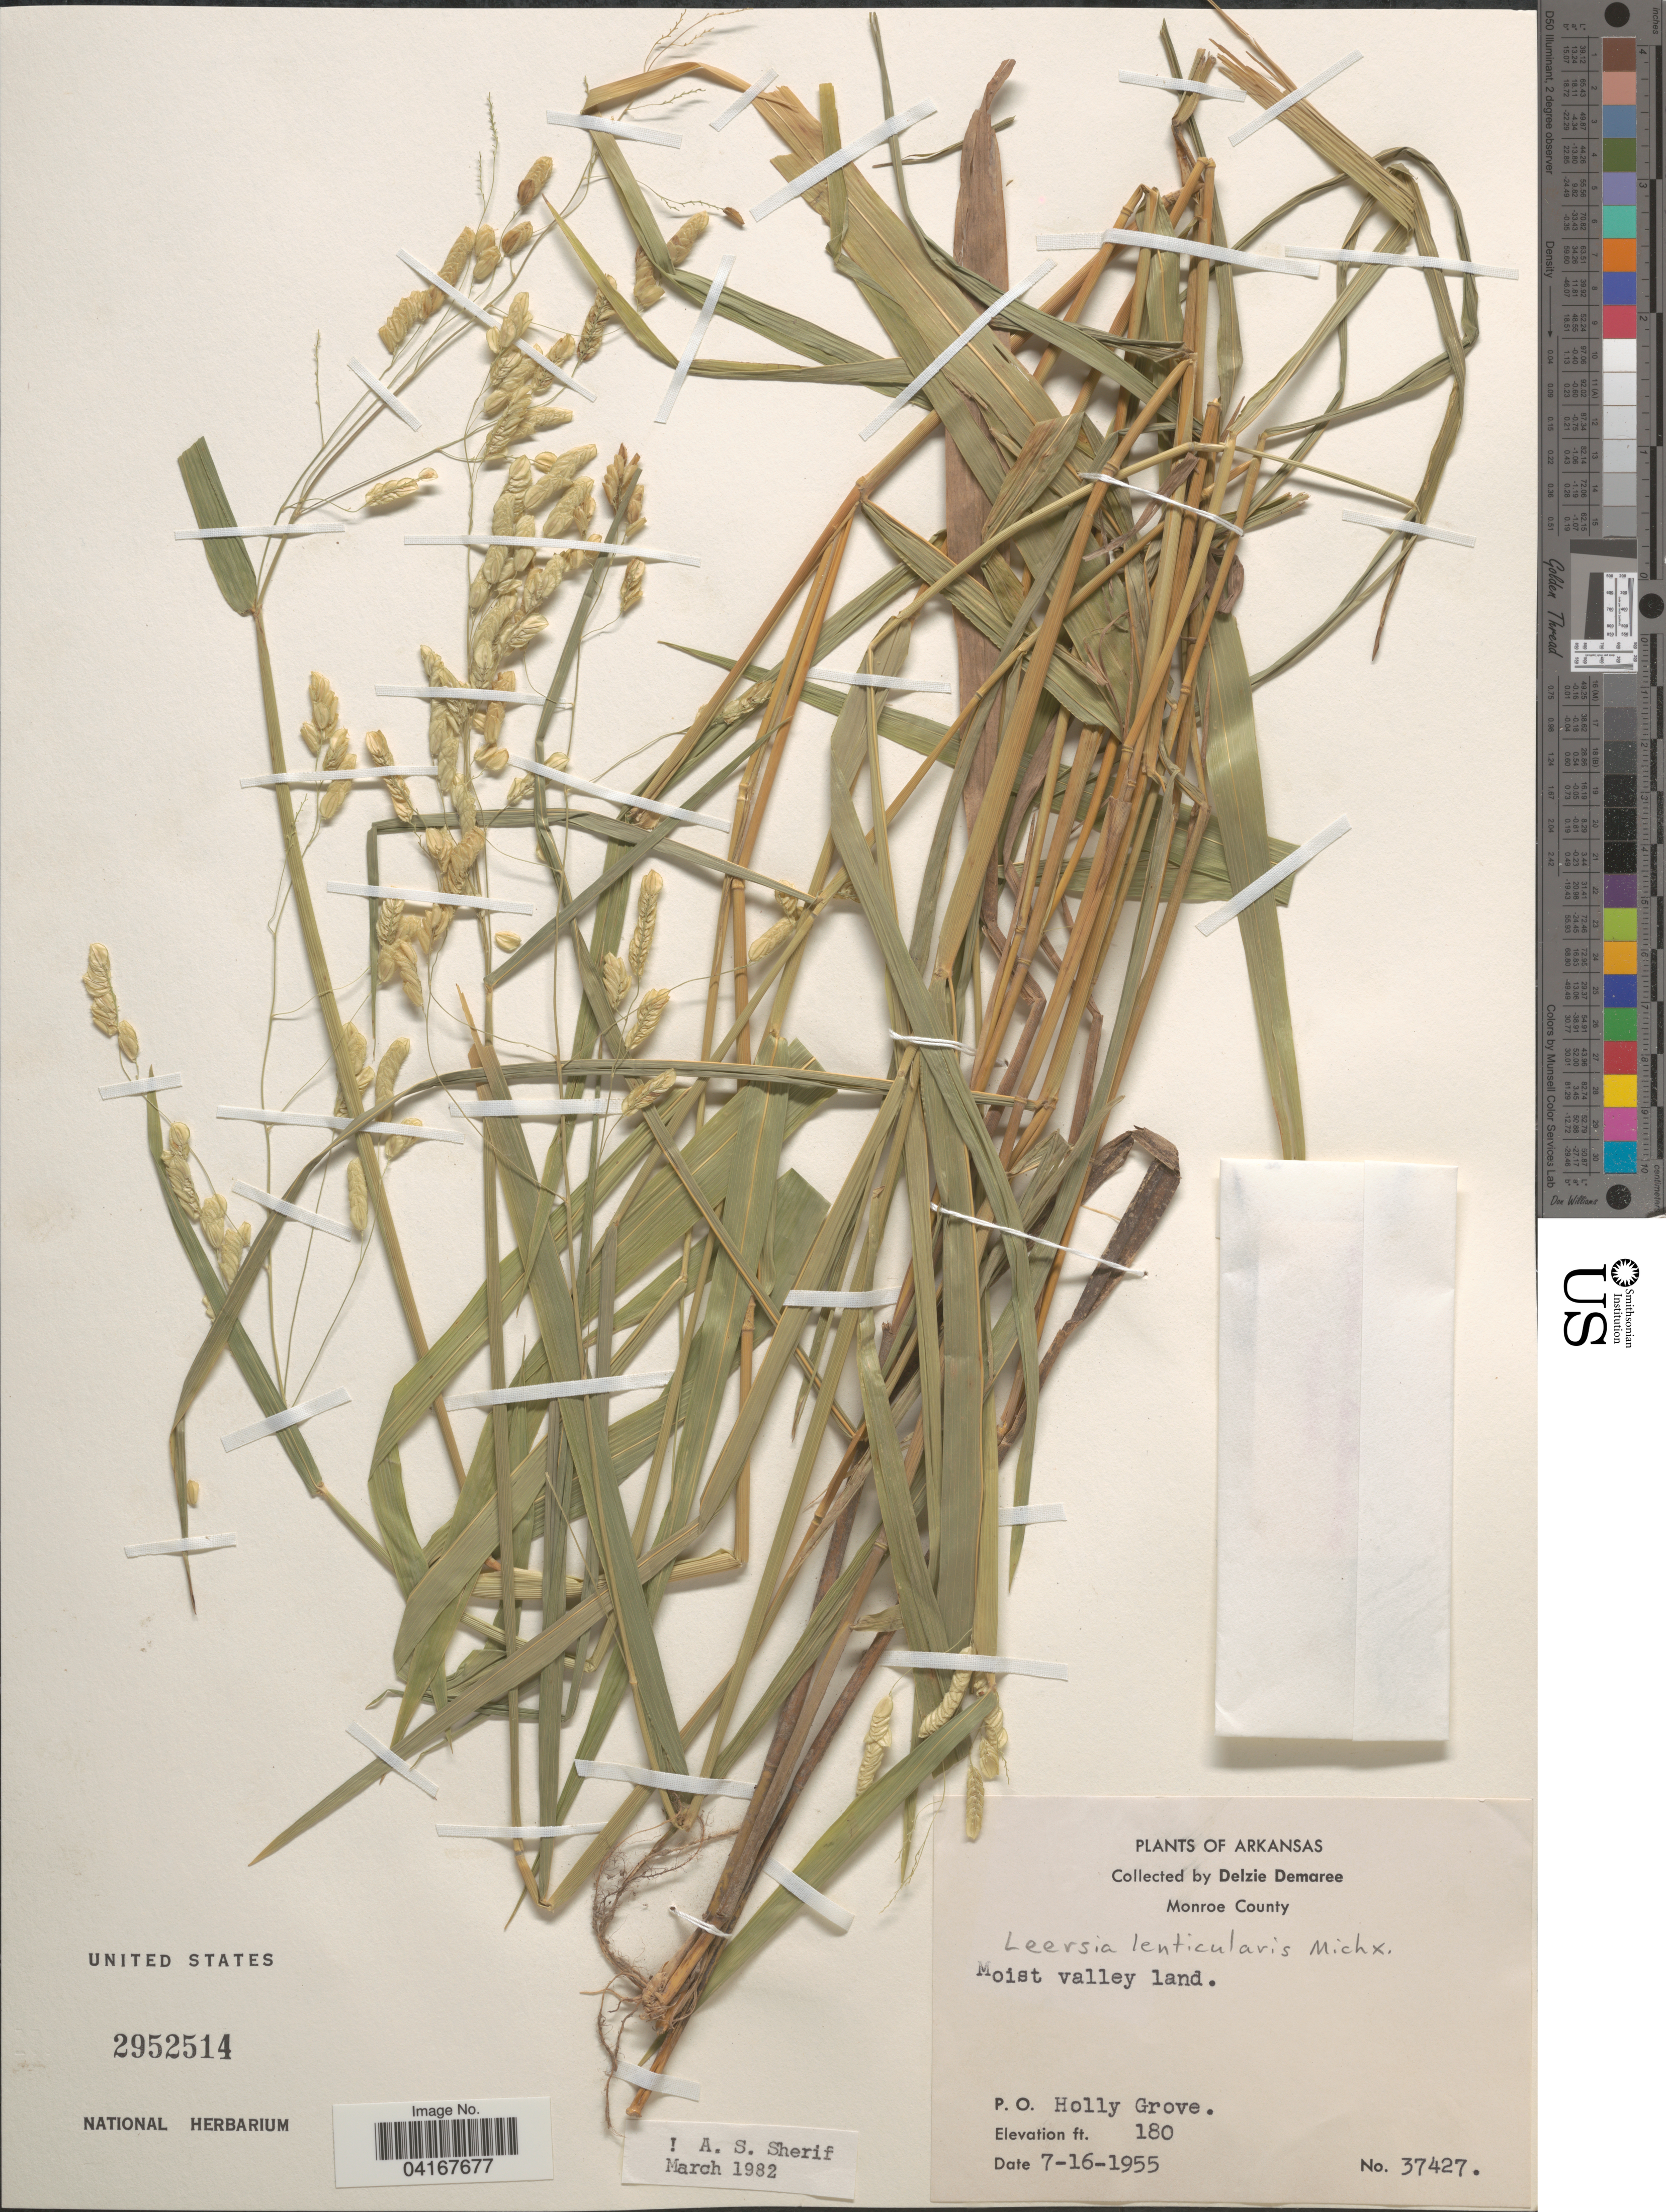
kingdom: Plantae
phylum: Tracheophyta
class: Liliopsida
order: Poales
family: Poaceae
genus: Leersia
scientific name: Leersia lenticularis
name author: Michx.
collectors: D. Demaree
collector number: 37427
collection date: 1955-07-16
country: United States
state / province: Arkansas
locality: Monroe County. P. P. Holly Grove.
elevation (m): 55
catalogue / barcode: US 2952514